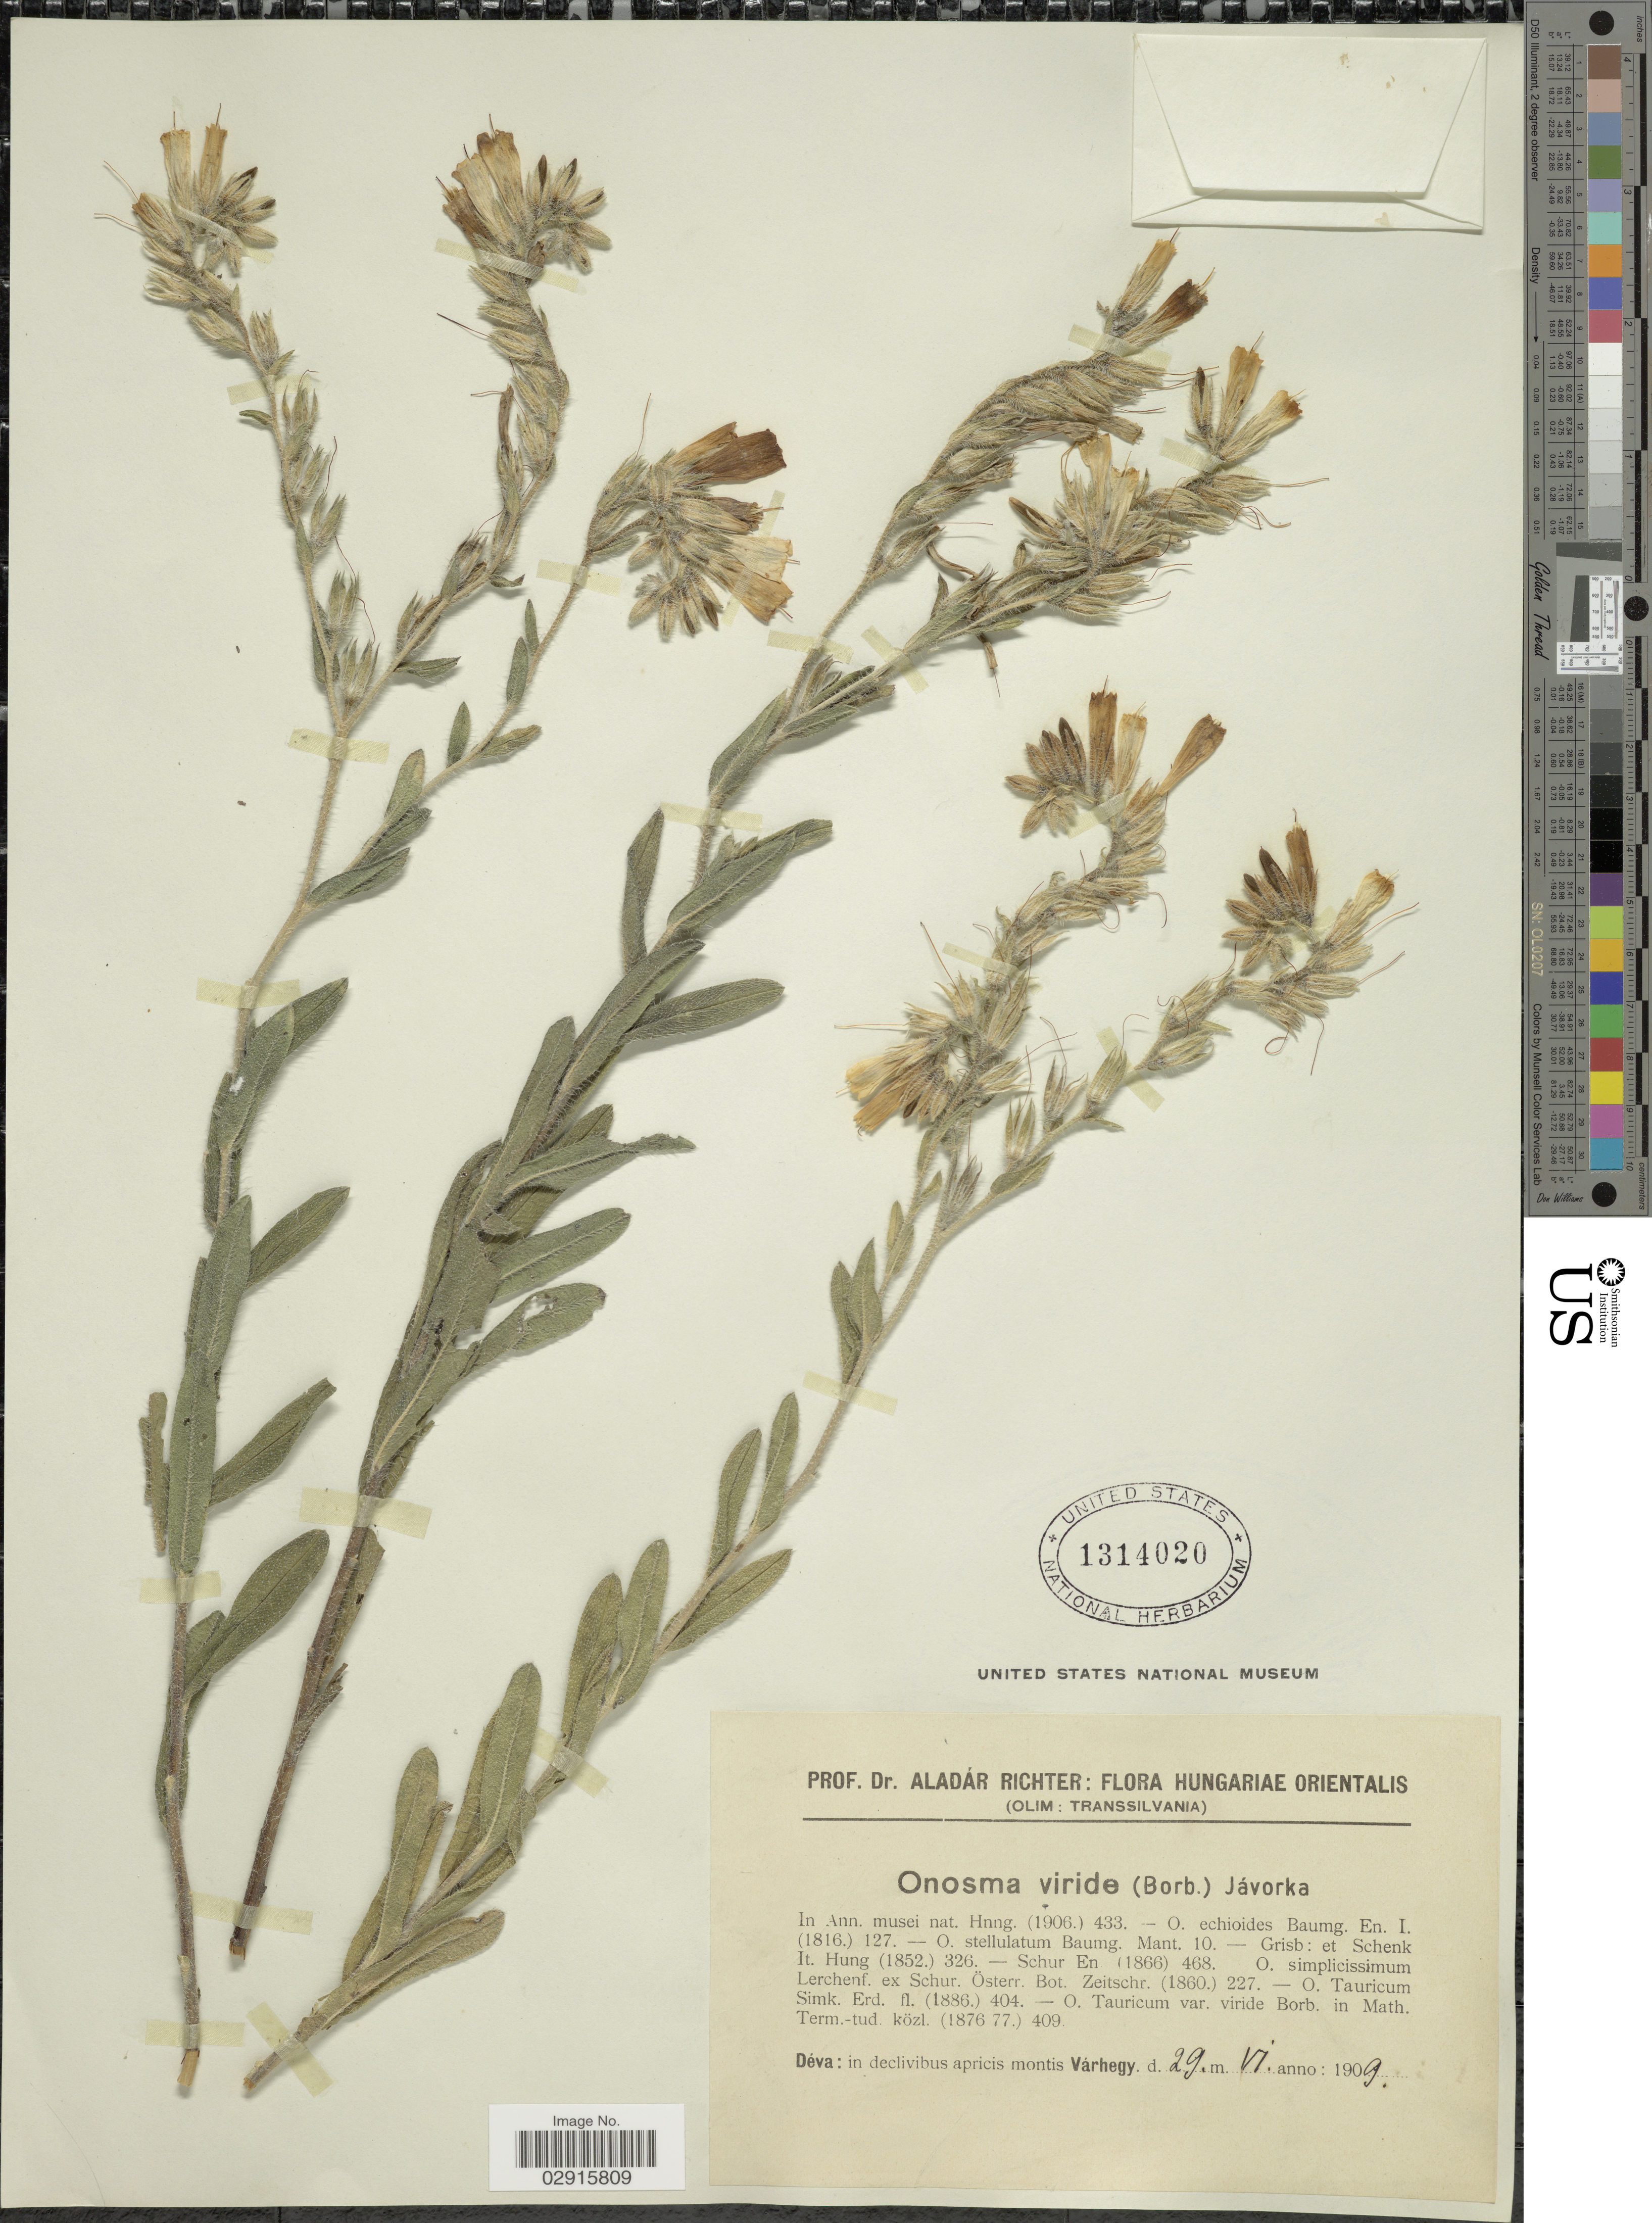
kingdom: Plantae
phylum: Tracheophyta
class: Magnoliopsida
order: Boraginales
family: Boraginaceae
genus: Onosma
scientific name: Onosma viridis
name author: Jáv.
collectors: A. Richter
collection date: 1909-06-29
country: Hungary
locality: Hungariae Orientalis (Olim: Transsilvania). Déva: in declivibus apricis montis Várhegy.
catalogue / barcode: US 1314020